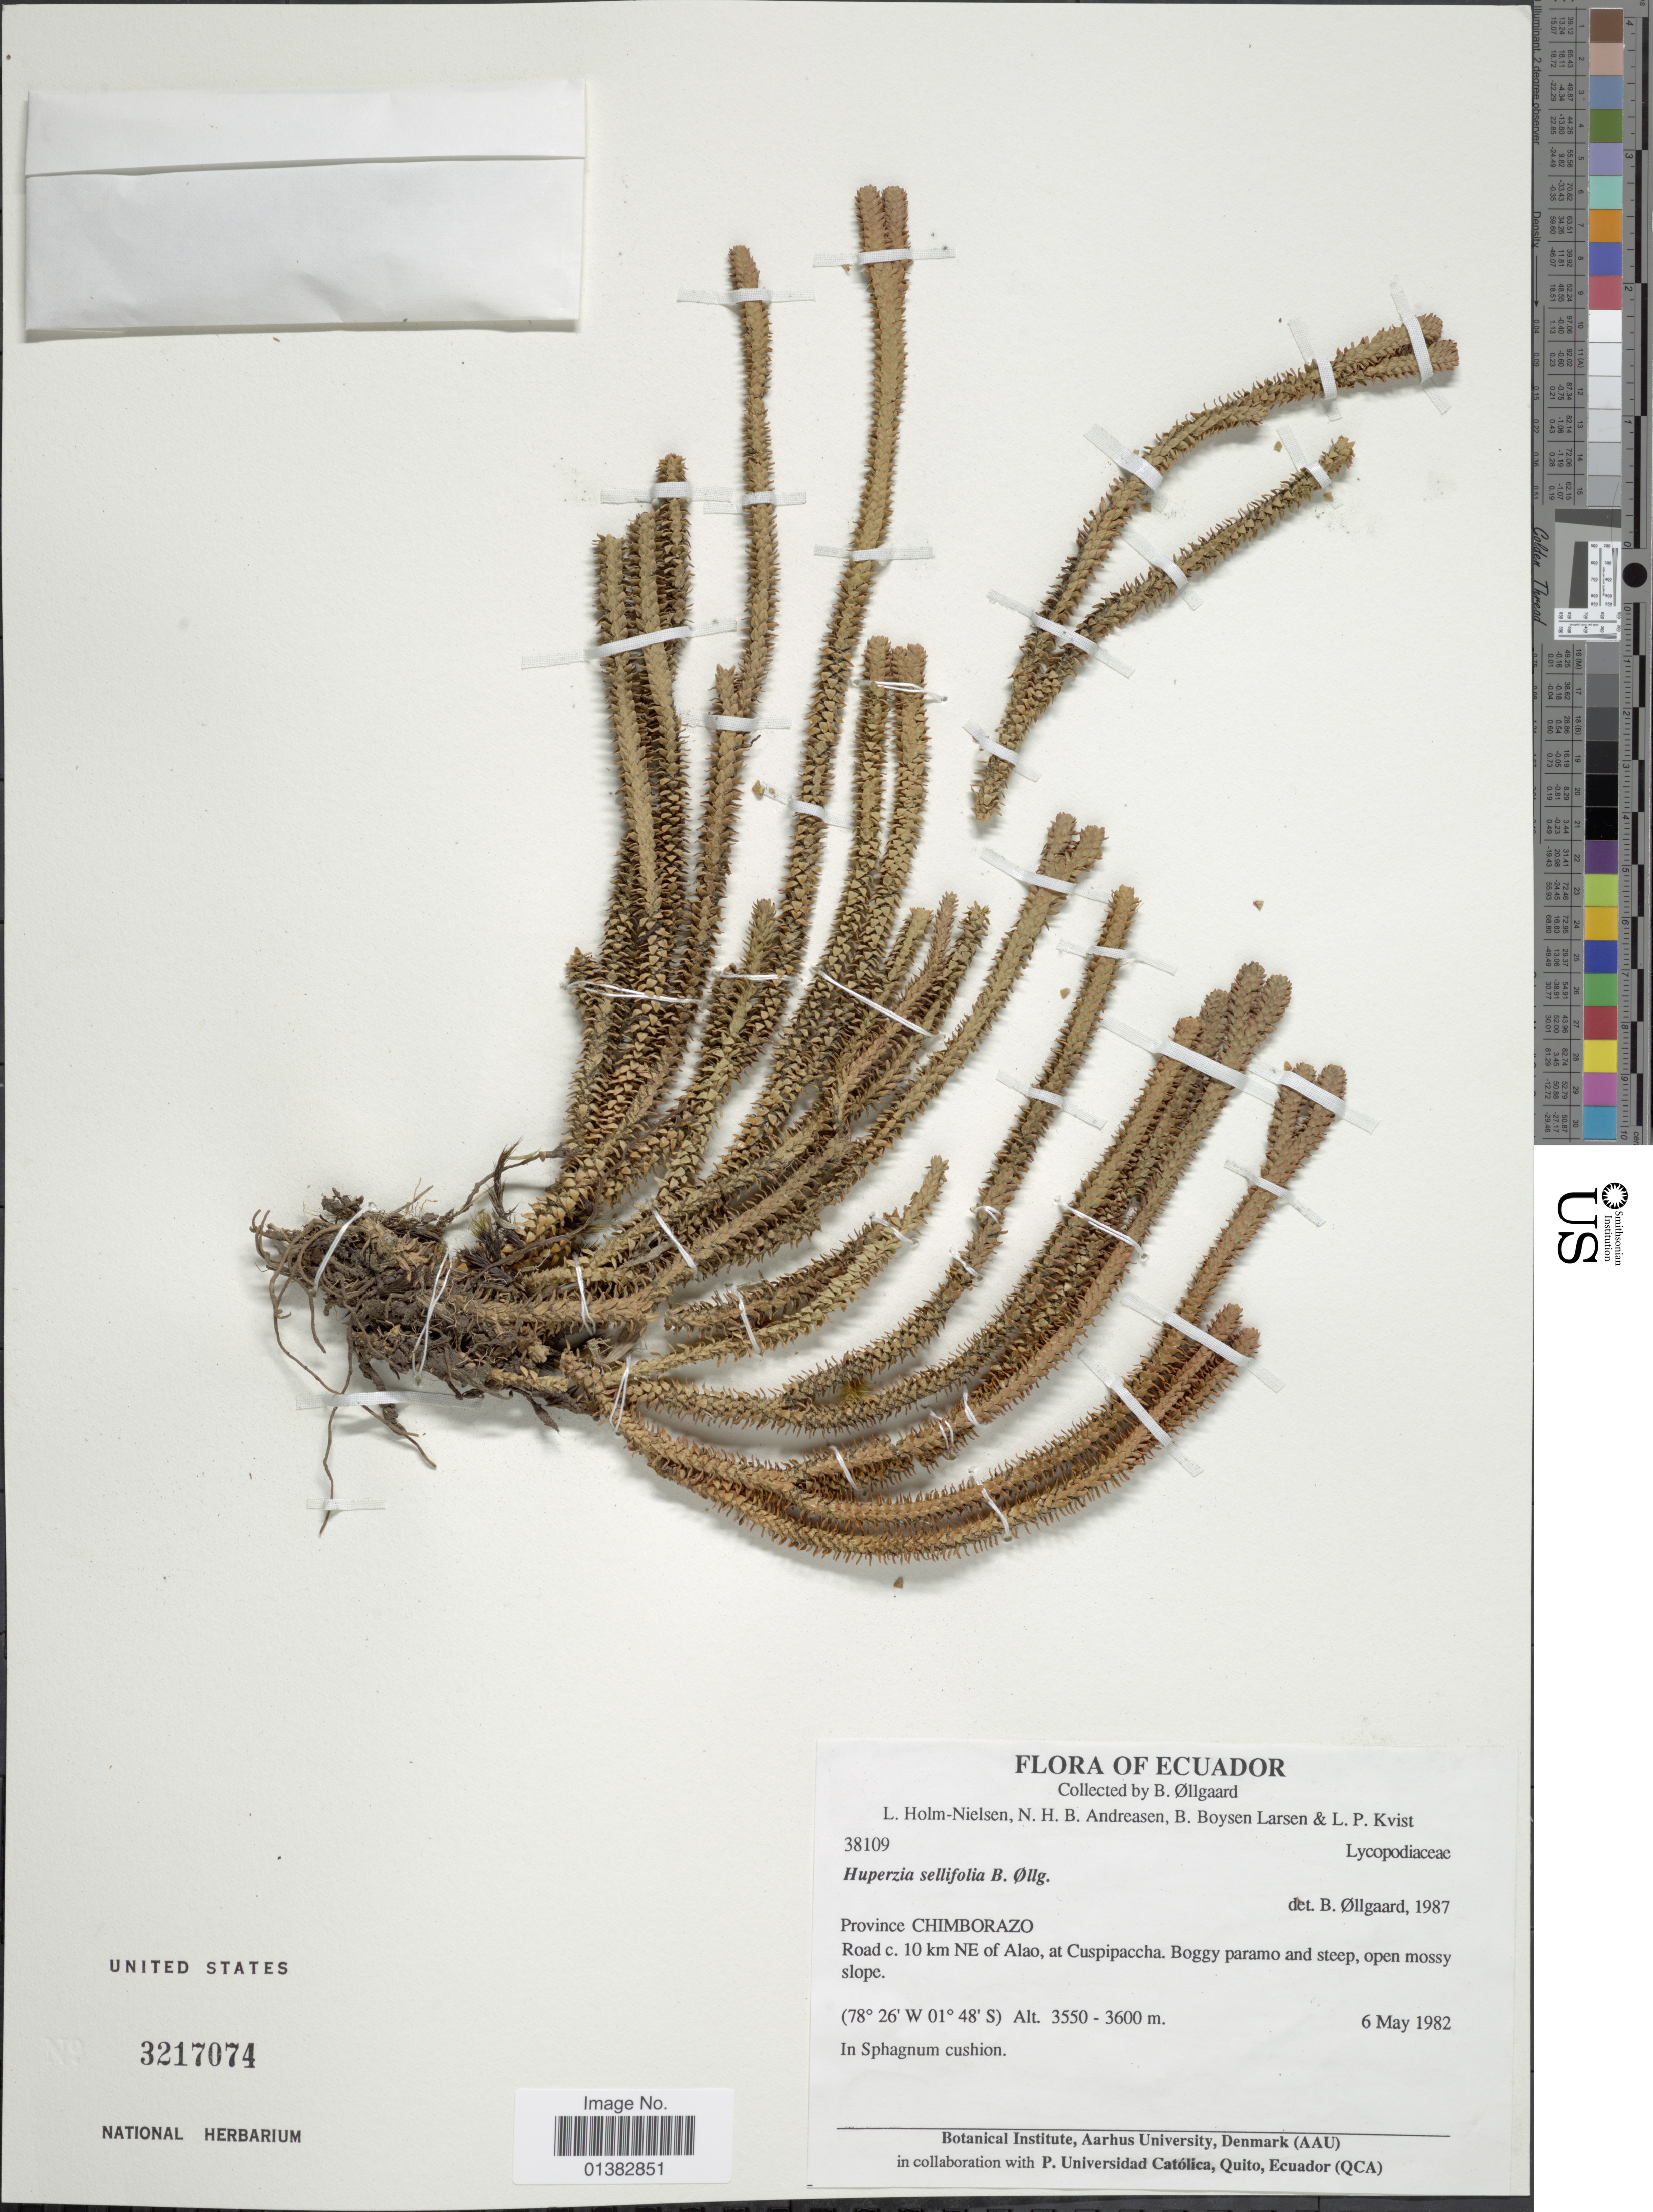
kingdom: Plantae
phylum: Tracheophyta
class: Lycopodiopsida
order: Lycopodiales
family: Lycopodiaceae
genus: Phlegmariurus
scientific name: Phlegmariurus sellifolius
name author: (B. Øllg.) B. Øllg.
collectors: L. B. Holm-Nielsen, N. Andreasen, B. Boysen Larsen & L. P. Kvist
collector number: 38109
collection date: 1982-05-06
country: Ecuador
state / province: Chimborazo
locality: Road c. 10 km NE of Alao, at Cuspipaccha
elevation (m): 3550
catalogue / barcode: US 3217074